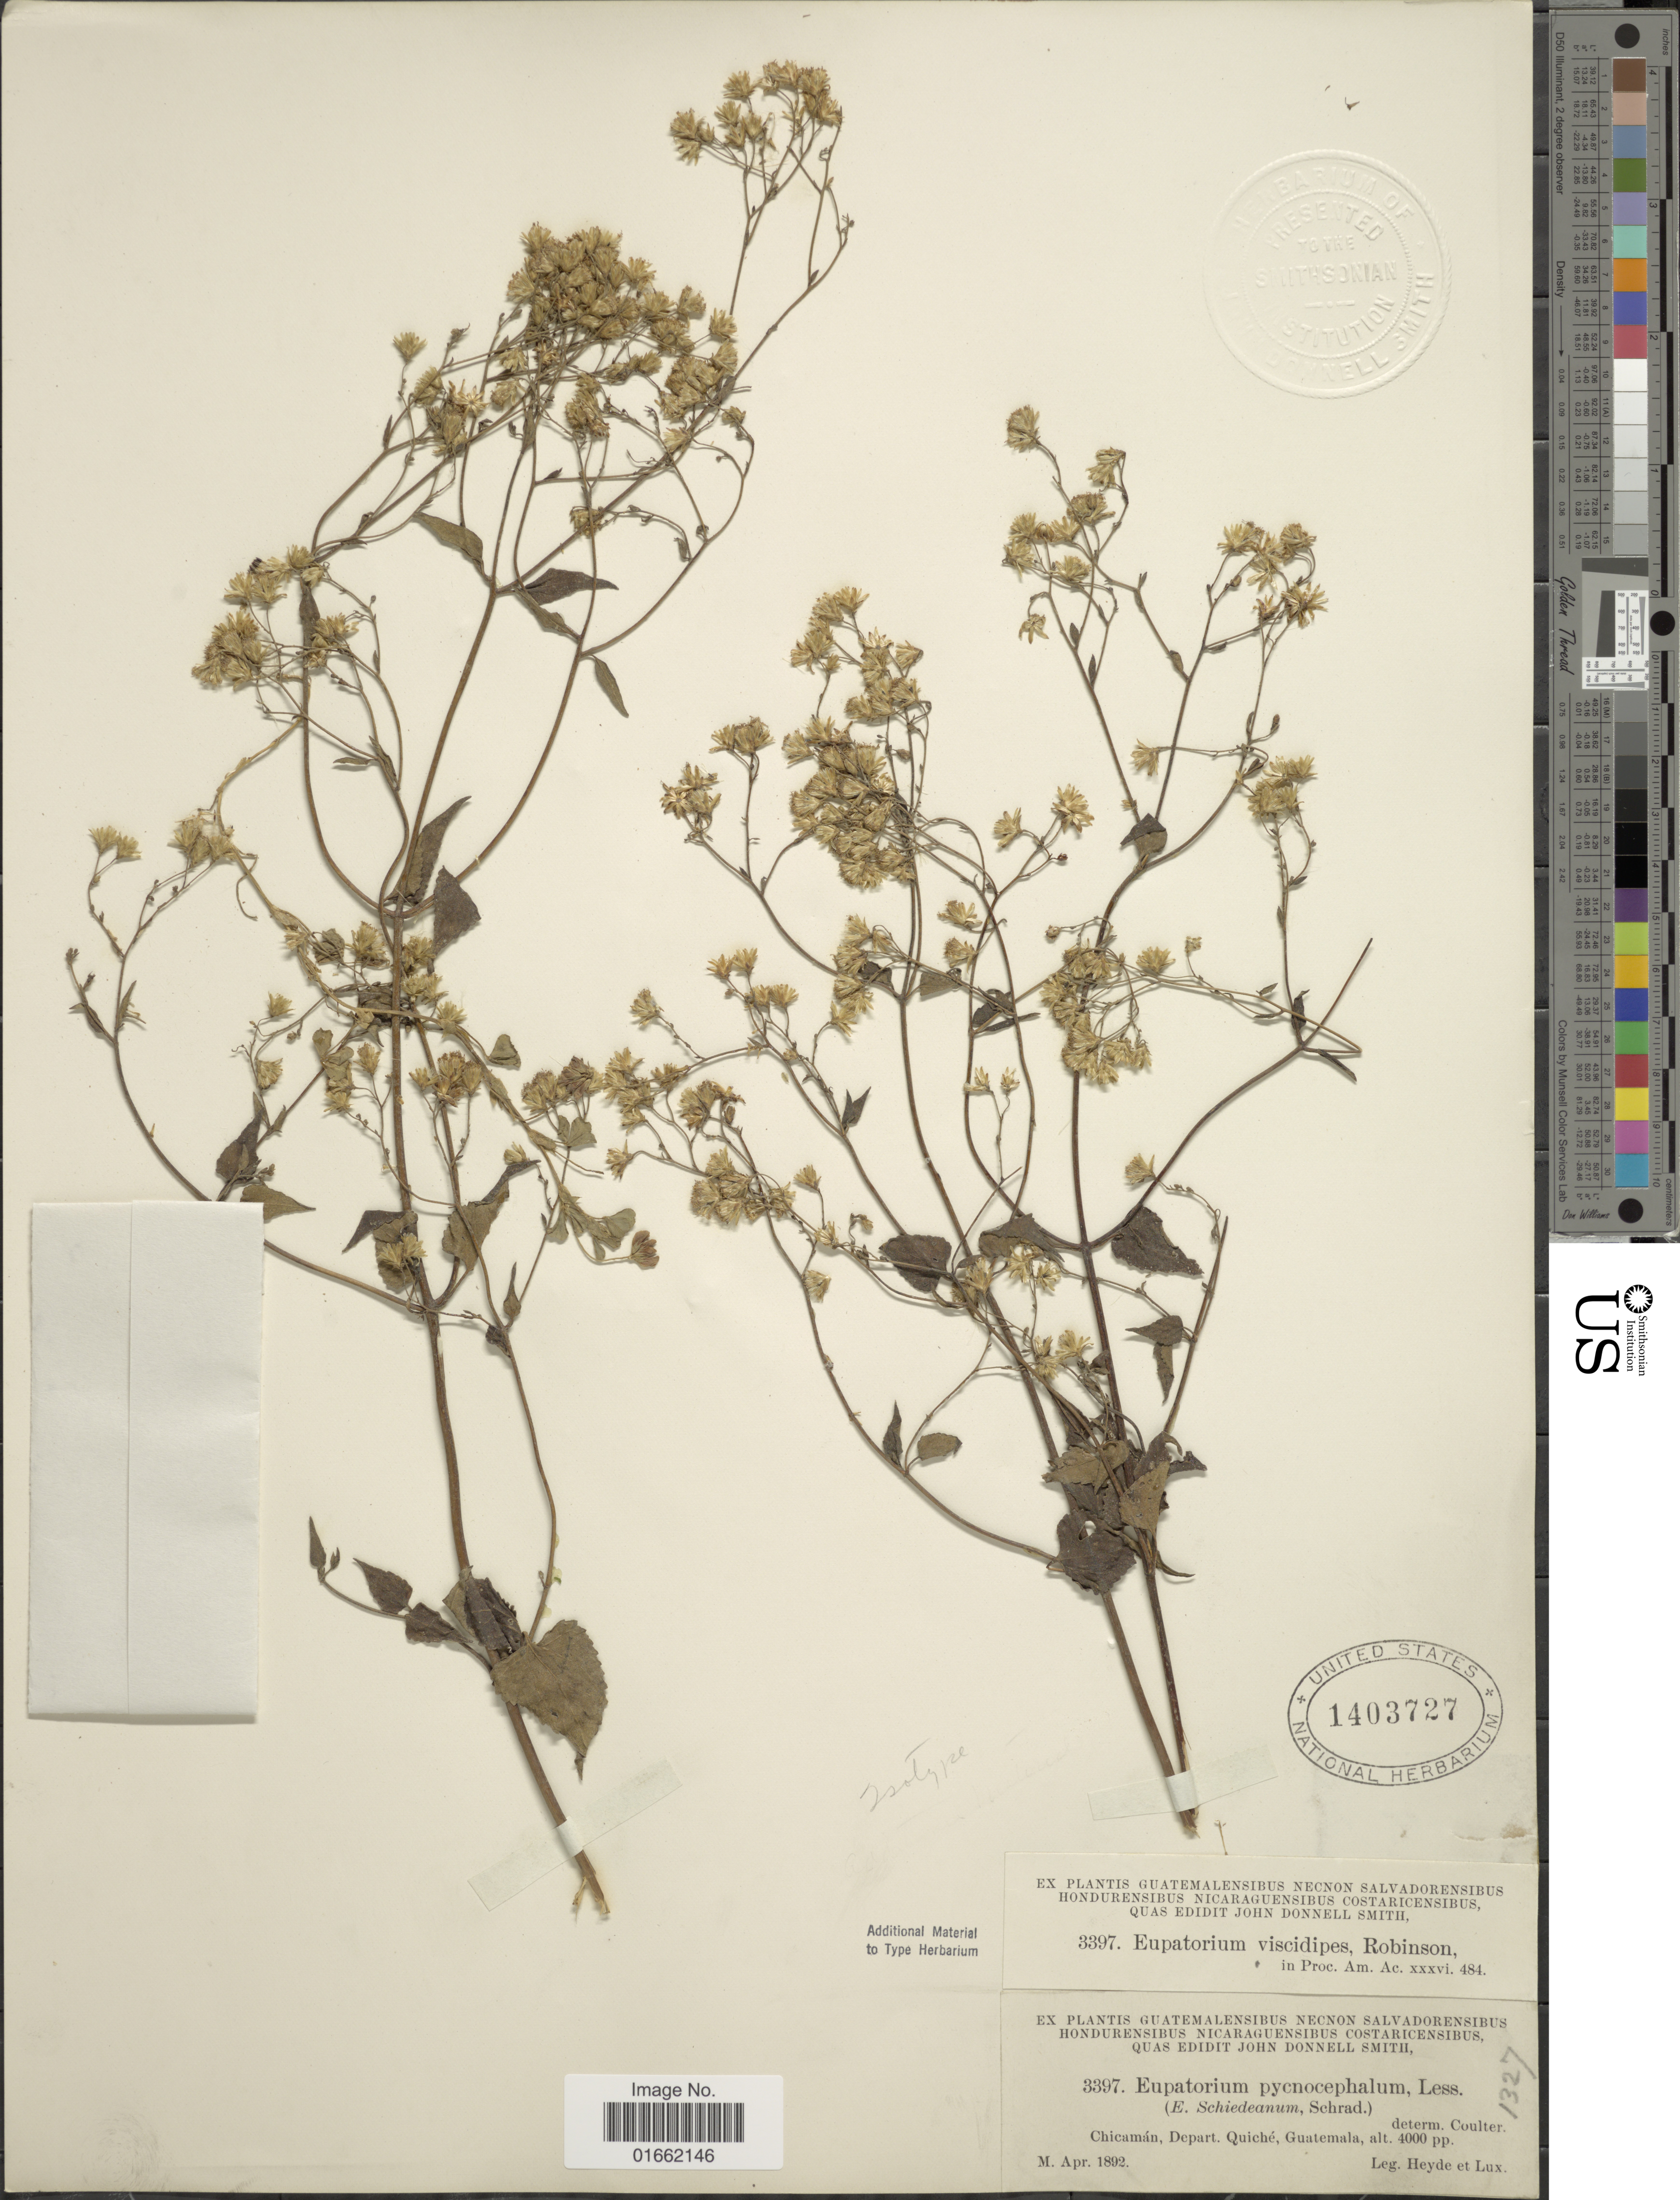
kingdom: Plantae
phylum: Tracheophyta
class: Magnoliopsida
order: Asterales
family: Asteraceae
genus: Fleischmannia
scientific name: Fleischmannia viscidipes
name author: (B.L. Rob.) R.M. King & H. Rob.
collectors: Heyde & Lux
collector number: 3397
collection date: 1892-04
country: Guatemala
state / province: El Quiché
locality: Chicamán, Depart, Quiché, Guatemala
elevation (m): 1219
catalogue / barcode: US 1403727